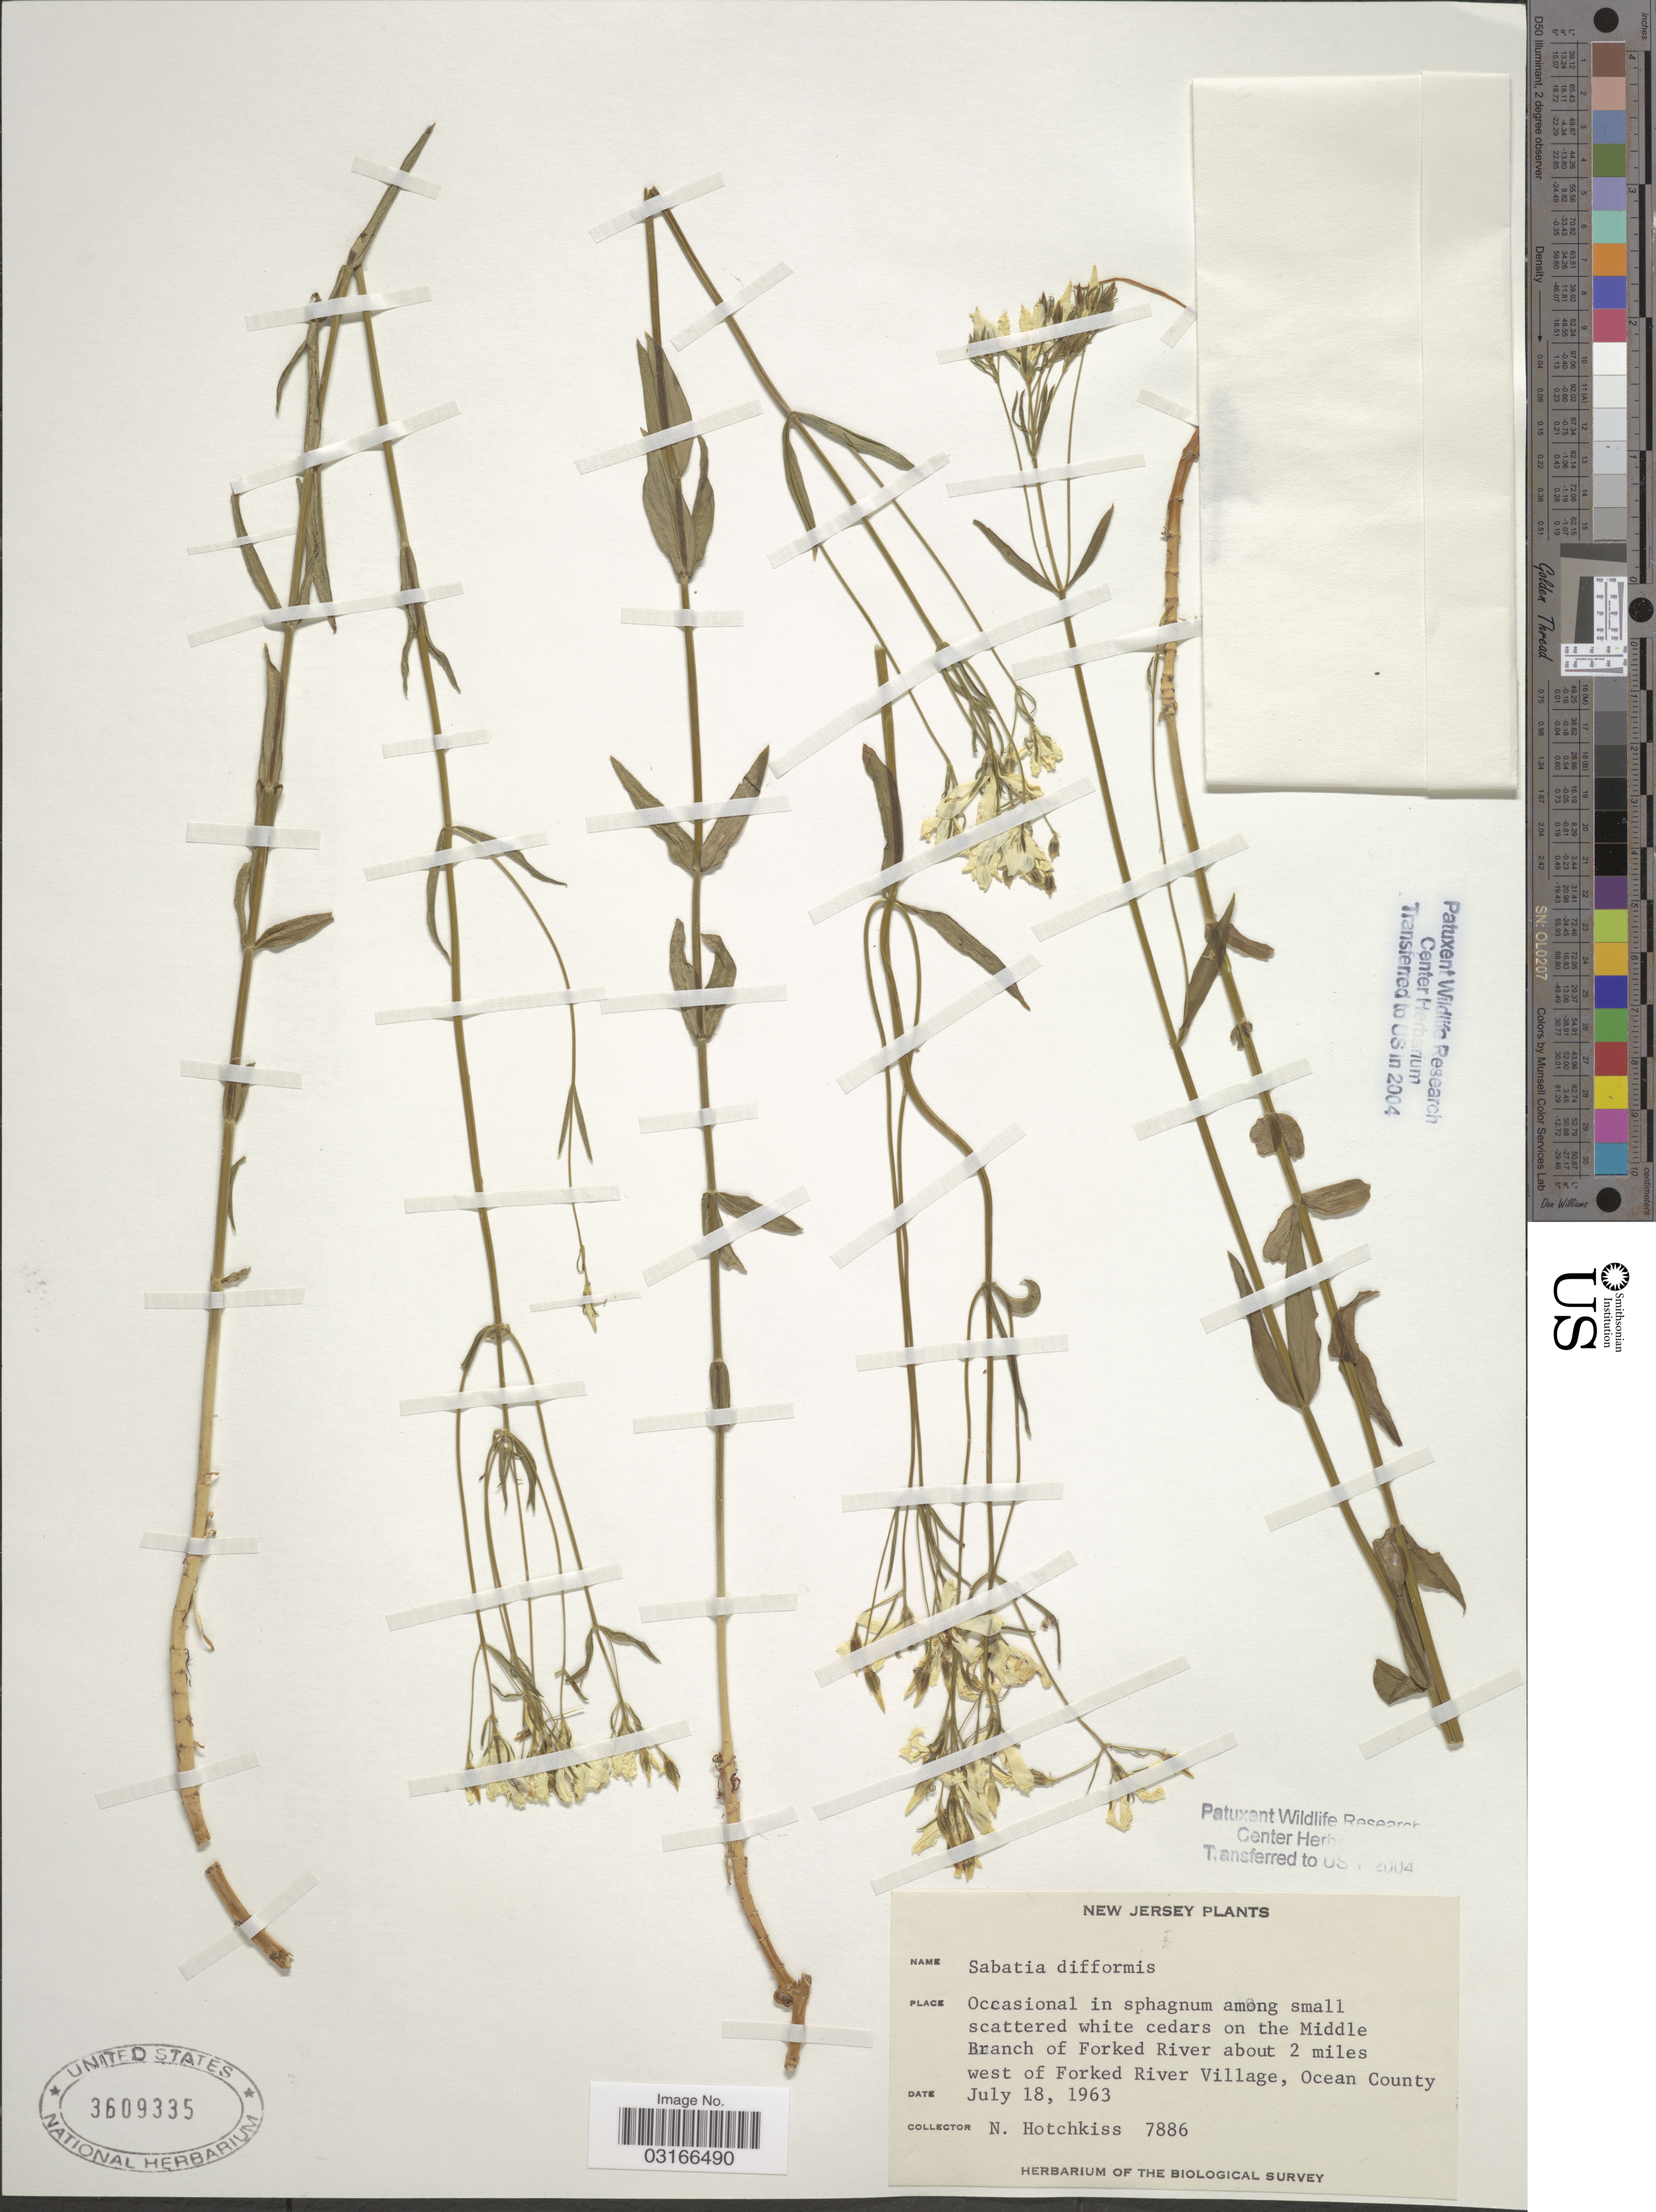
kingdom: Plantae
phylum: Tracheophyta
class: Magnoliopsida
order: Gentianales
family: Gentianaceae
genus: Sabatia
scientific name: Sabatia difformis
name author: (L.) Druce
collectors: N. Hotchkiss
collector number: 7886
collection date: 1963-07-18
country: United States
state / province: New Jersey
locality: Occasional in sphagnum among small scattered white cedars on the Middle Branch of Forked River about 2 miles west of Forked River Village, Ocean County.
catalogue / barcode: US 3609335